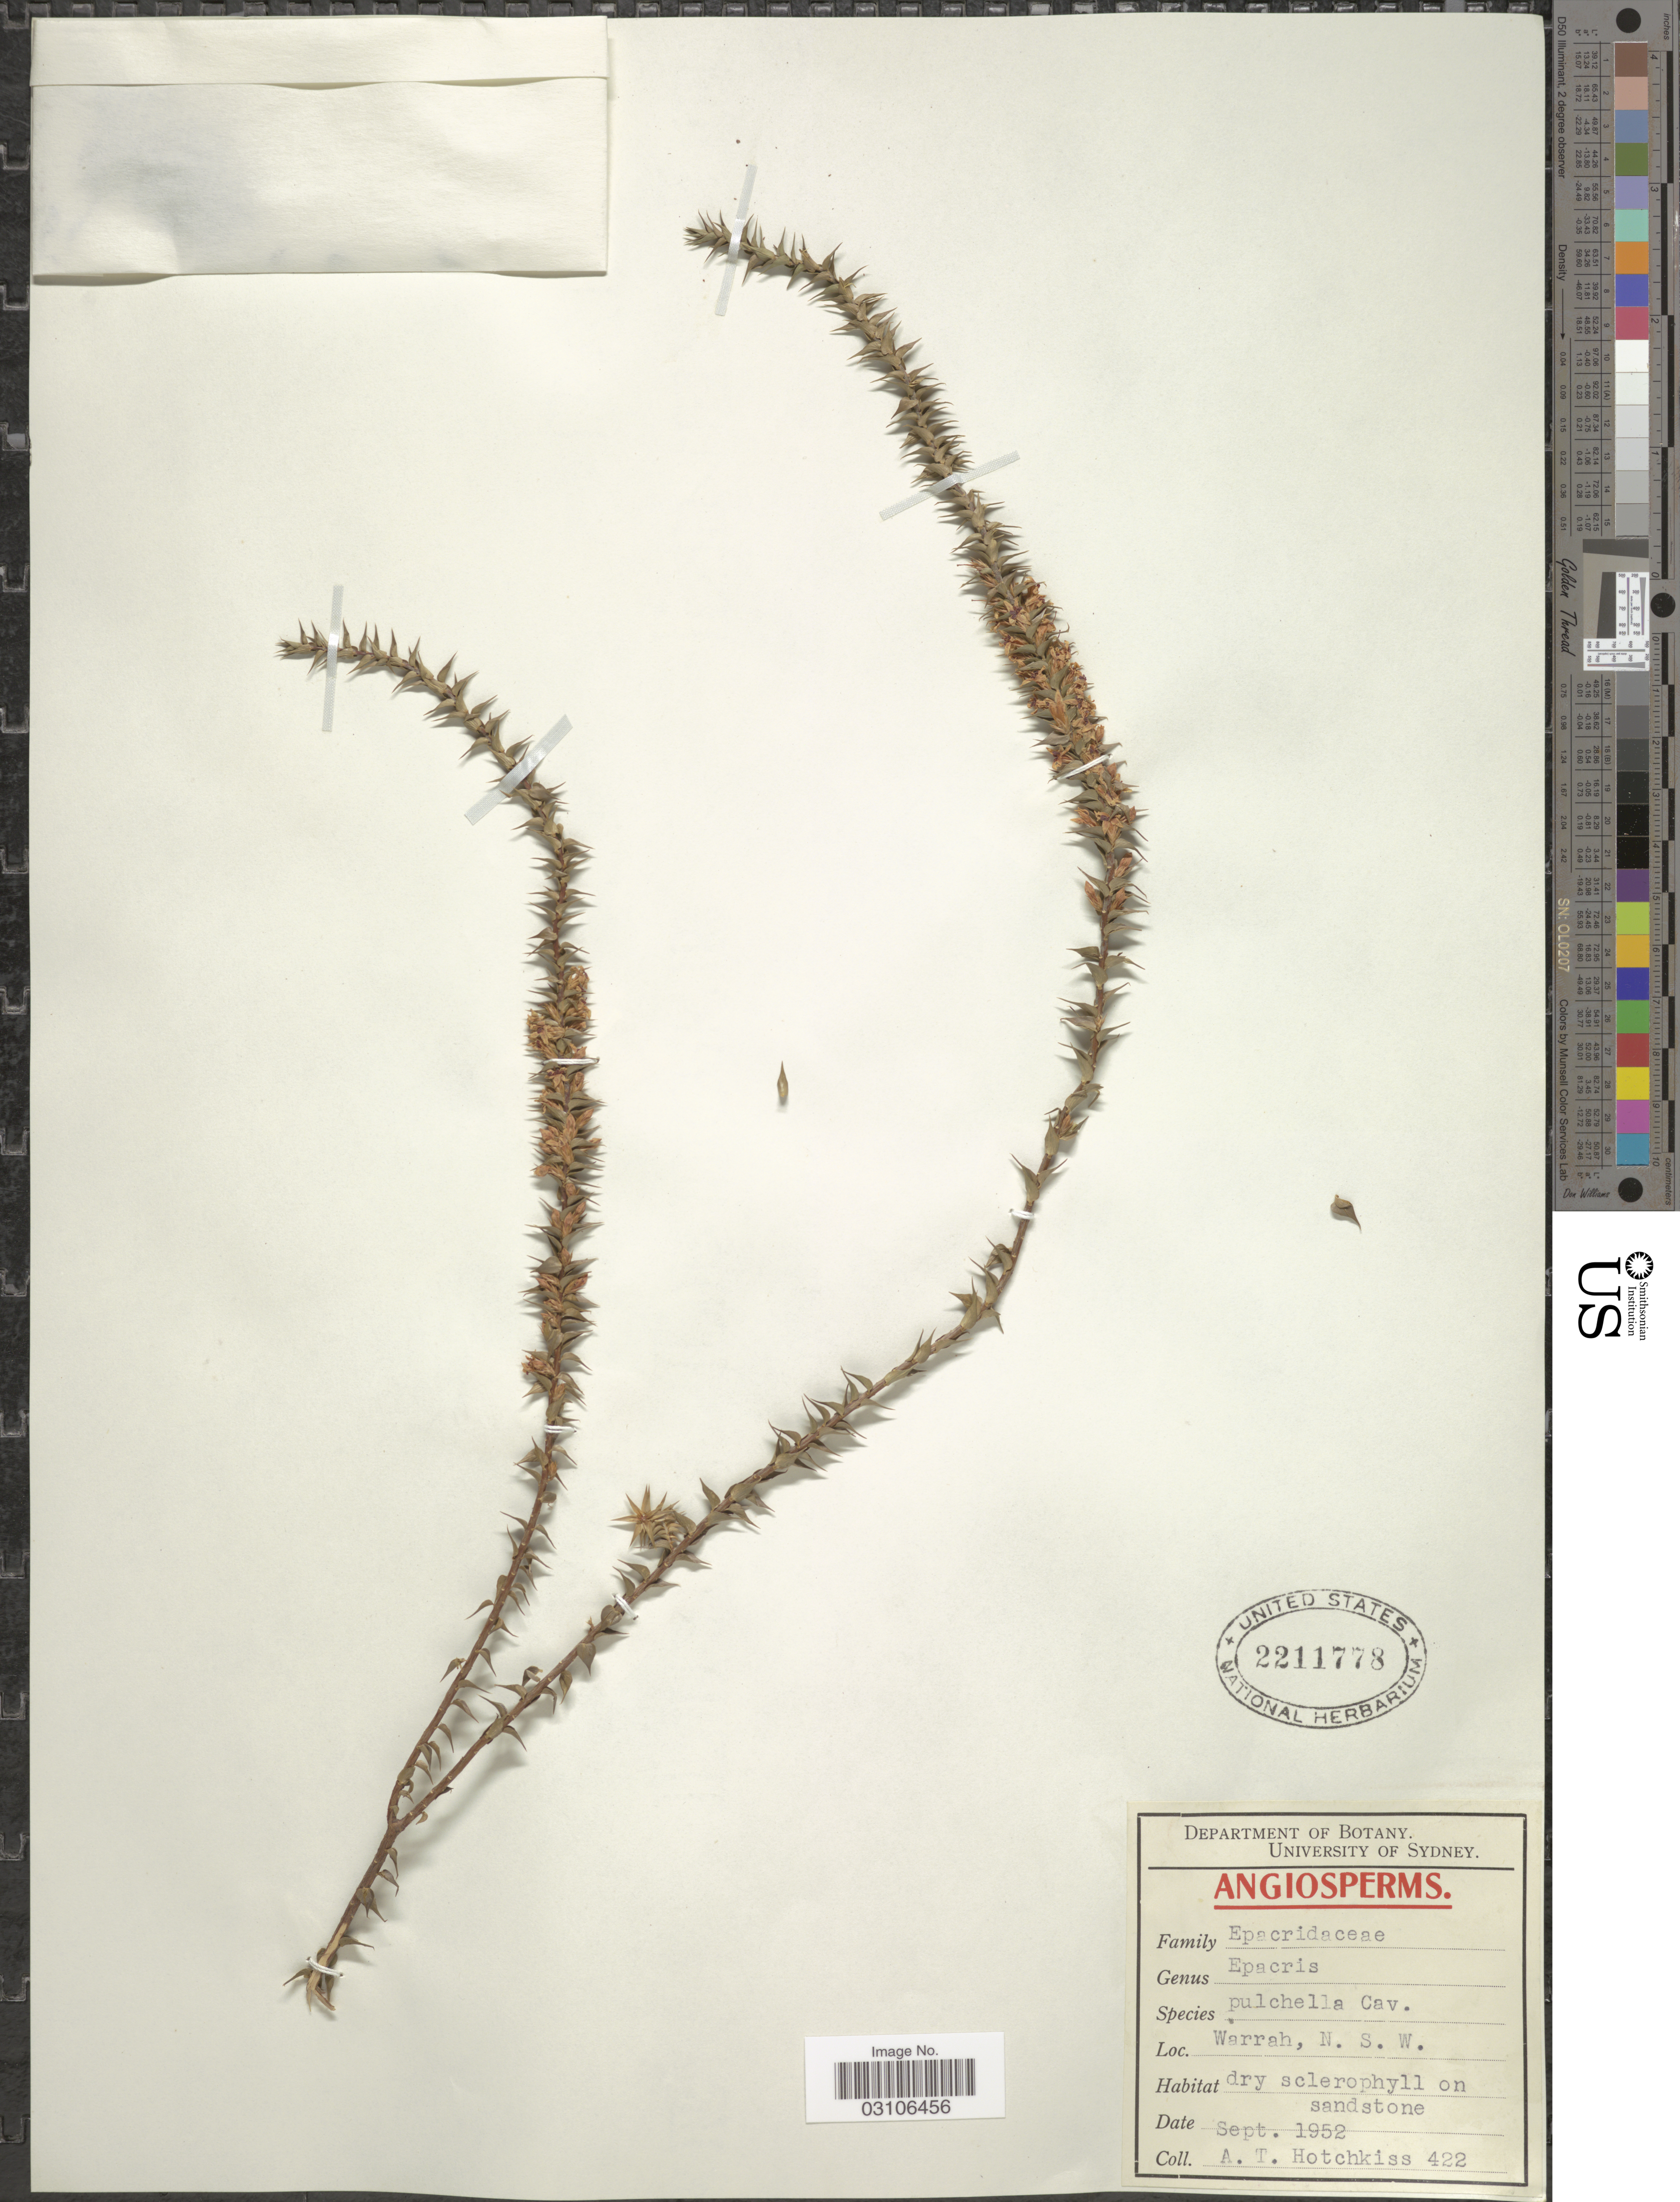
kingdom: Plantae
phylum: Tracheophyta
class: Magnoliopsida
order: Ericales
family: Ericaceae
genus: Epacris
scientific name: Epacris pulchella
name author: Cav.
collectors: A. Hotchkiss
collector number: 422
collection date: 1952-09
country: Australia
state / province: New South Wales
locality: Warrah.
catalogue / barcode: US 2211778